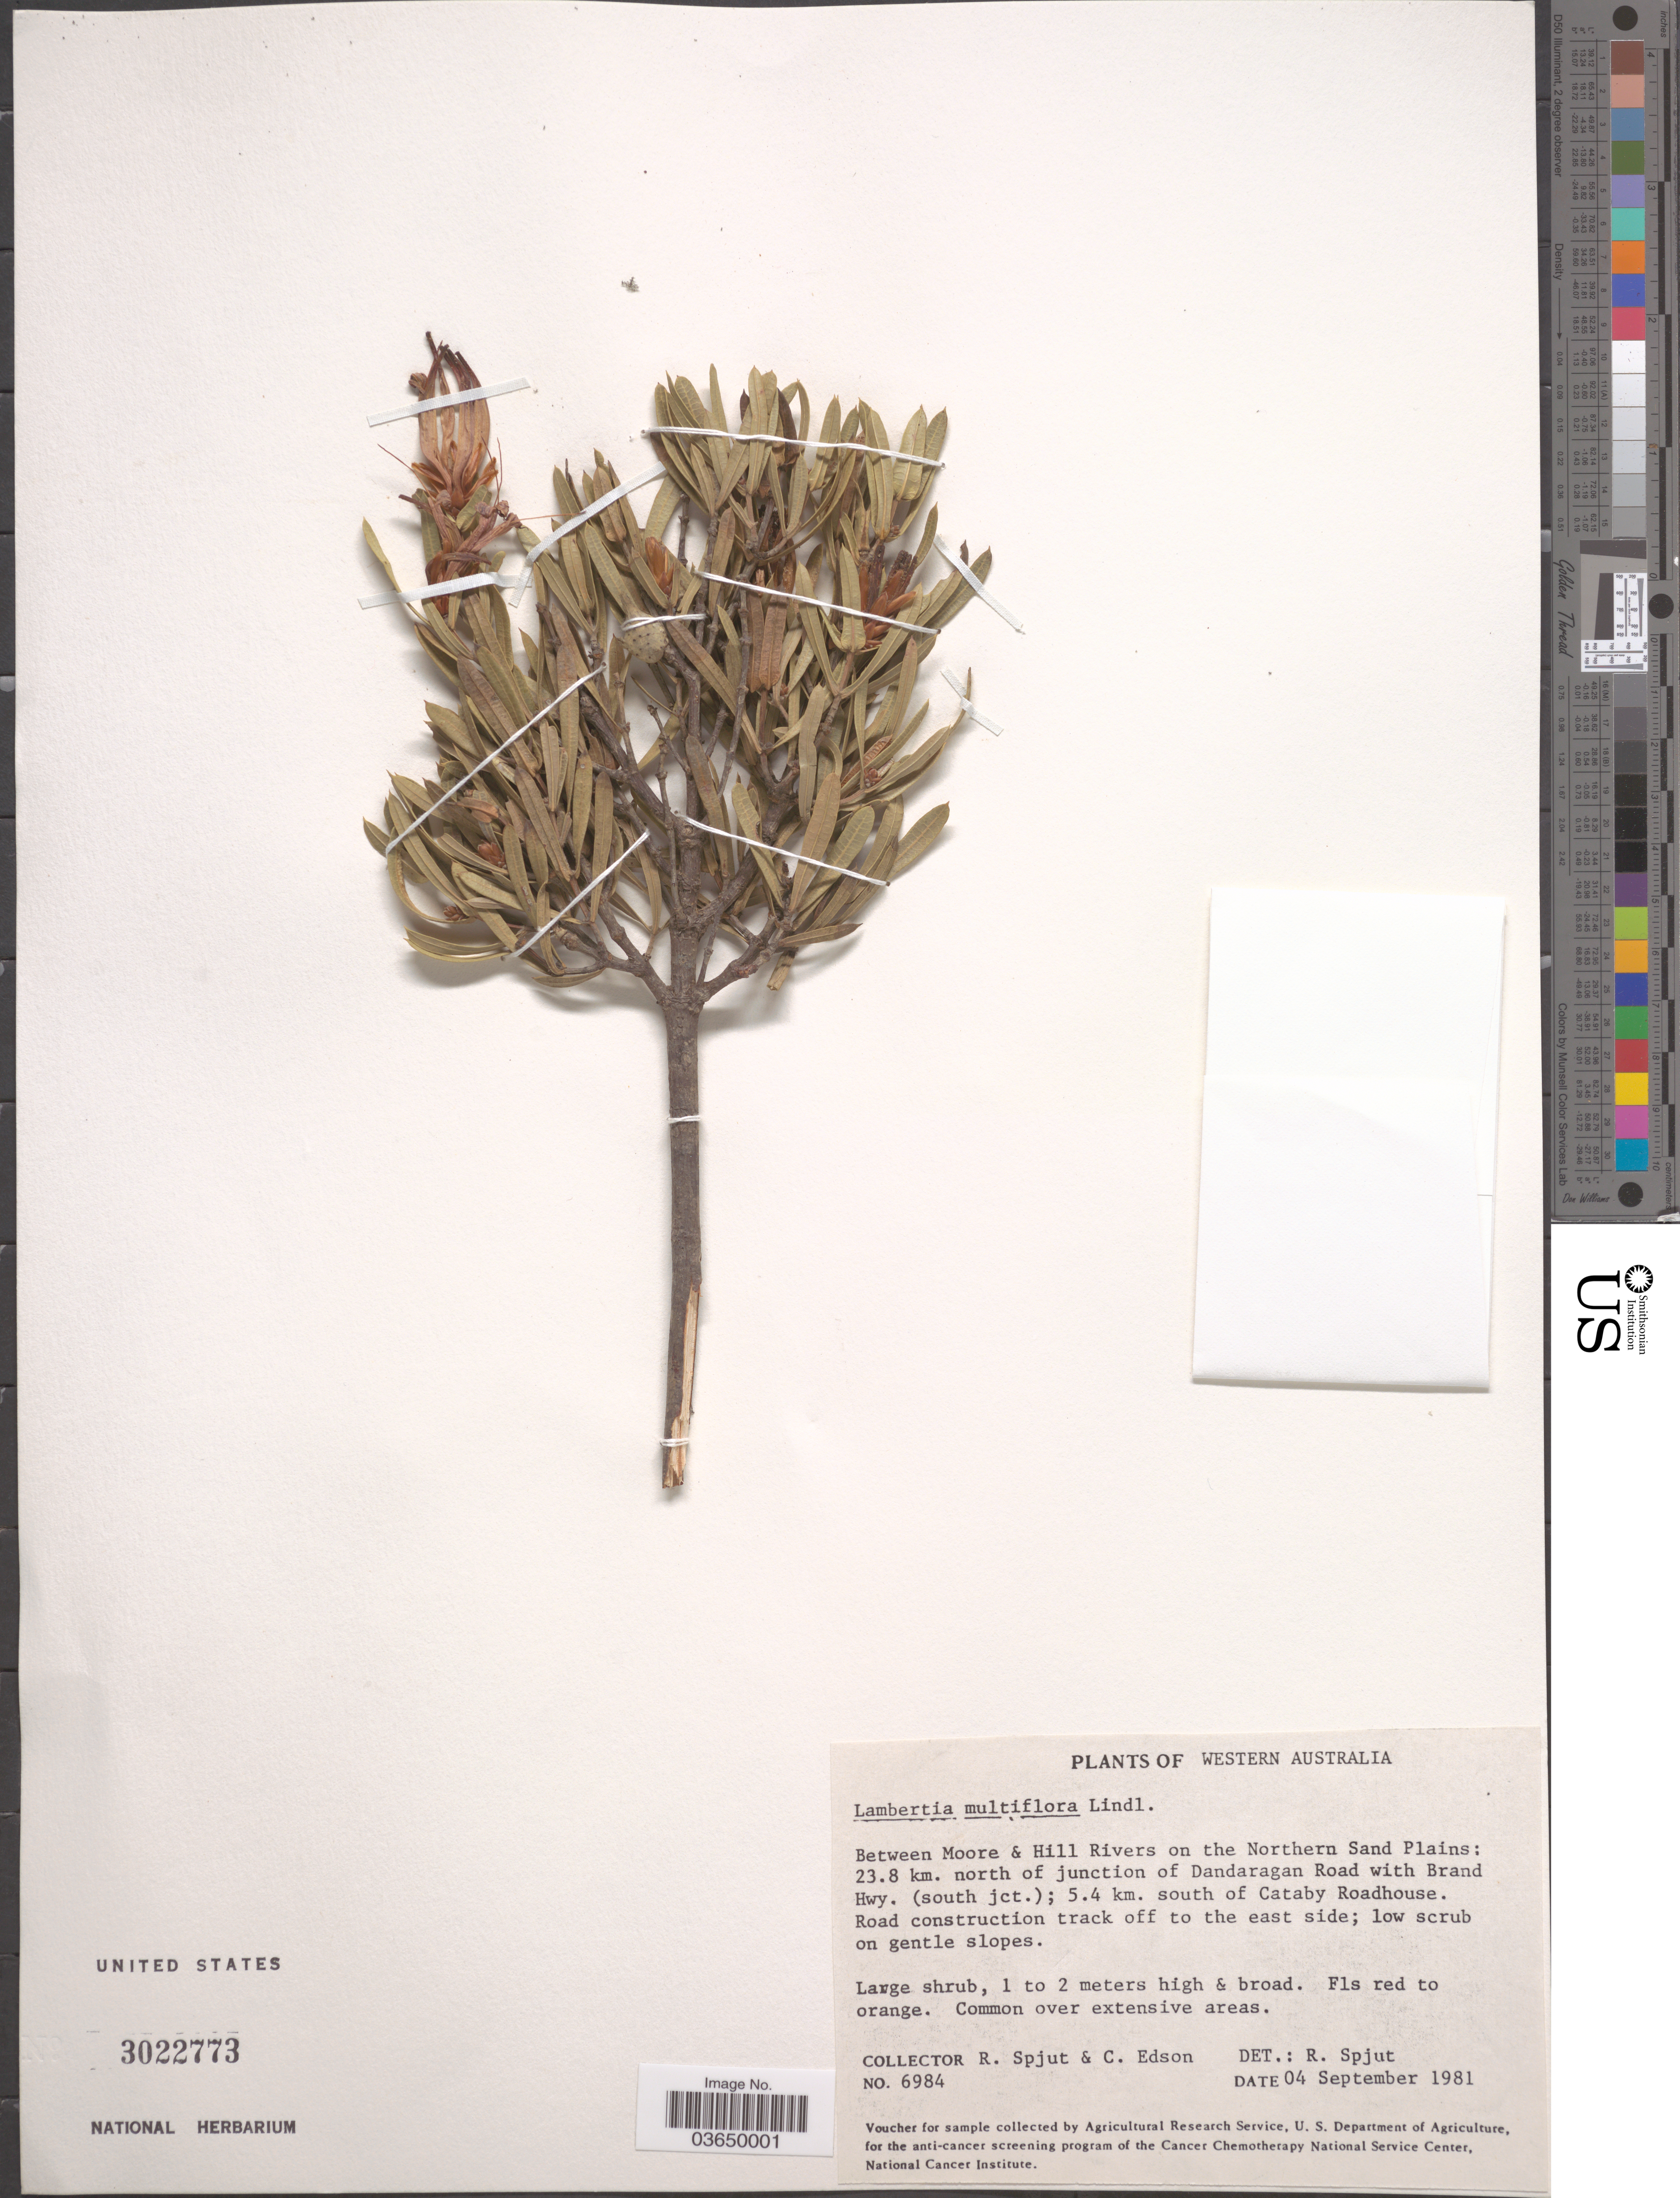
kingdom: Plantae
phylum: Tracheophyta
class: Magnoliopsida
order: Proteales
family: Proteaceae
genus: Lambertia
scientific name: Lambertia multiflora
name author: Lindl.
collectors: R. Spjut & C. Edson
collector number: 6984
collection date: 1981-09-04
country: Australia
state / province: Western Australia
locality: Between Moore & Hill Rivers on the Northern Sand Plains: 23.8 km. north of junction of Dandaragan Road with Brand Hwy. (south jct.); 5.4 km. south of Cataby Roadhouse.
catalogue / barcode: US 3022773